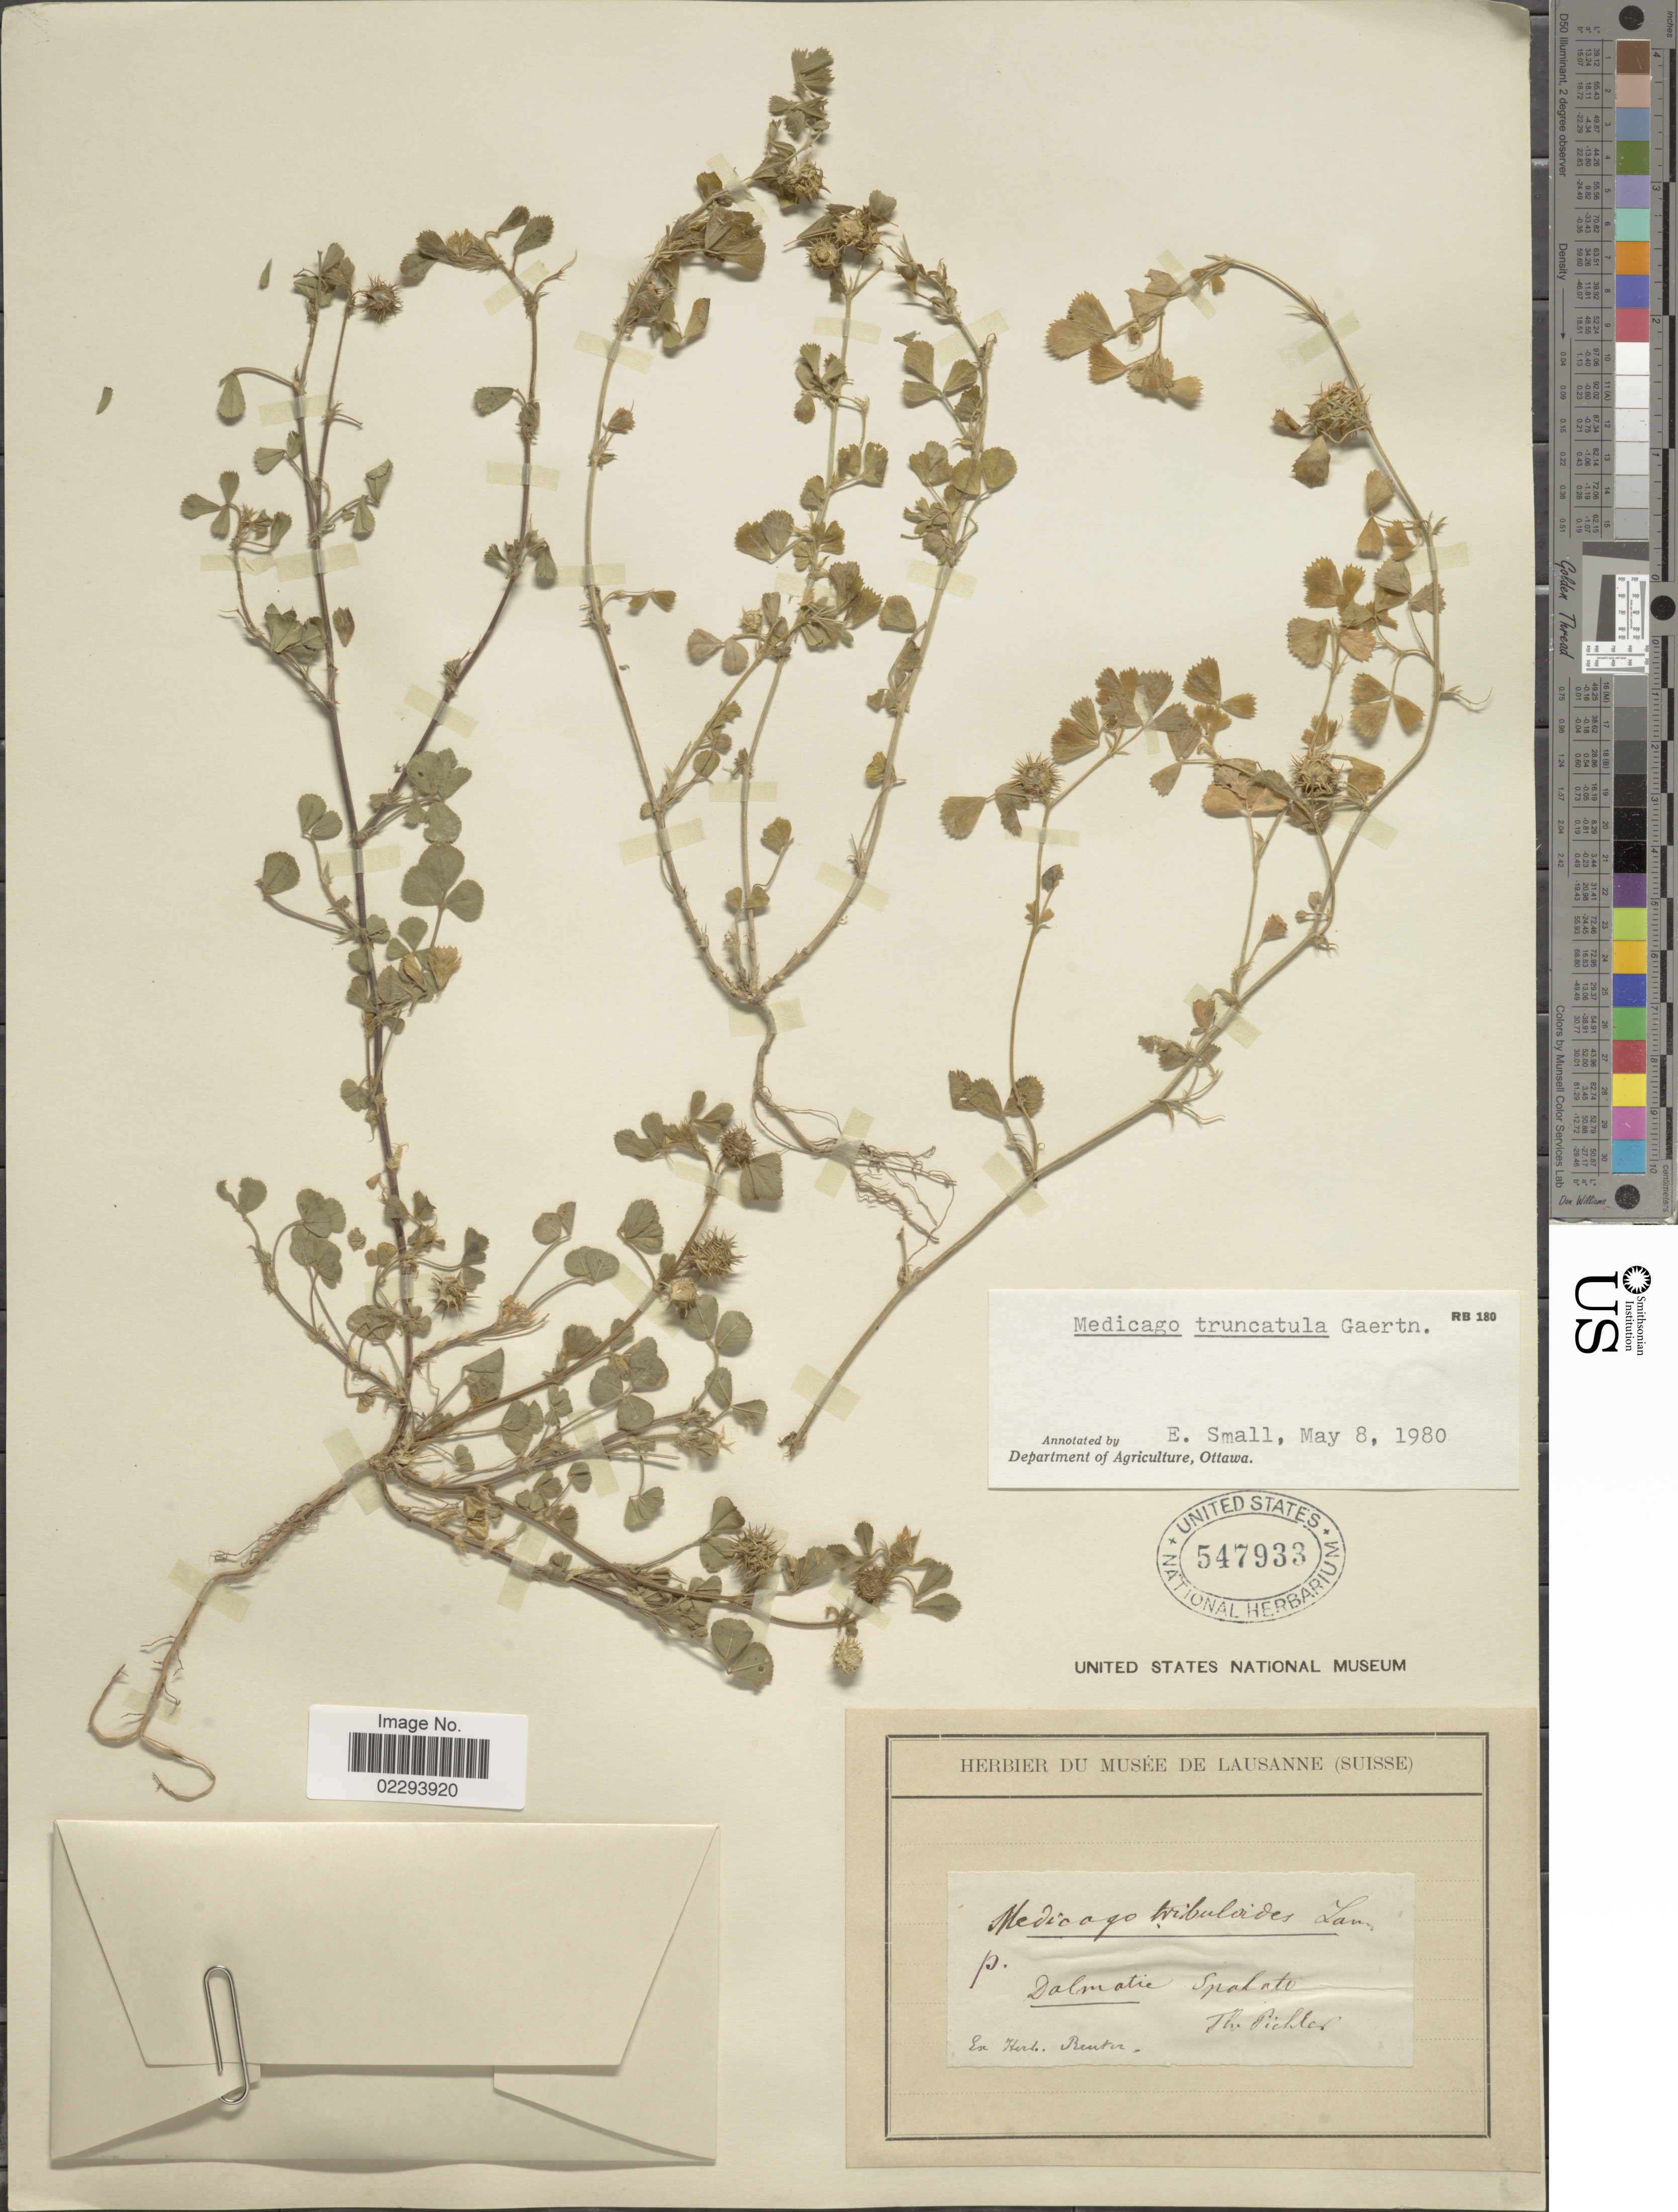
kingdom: Plantae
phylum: Tracheophyta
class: Magnoliopsida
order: Fabales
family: Fabaceae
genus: Medicago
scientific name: Medicago truncatula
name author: Gaertn.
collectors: T. Pichler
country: Croatia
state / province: Split-Dalmatia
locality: Dalmatie Spalato [interpreted]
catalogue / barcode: US 547933